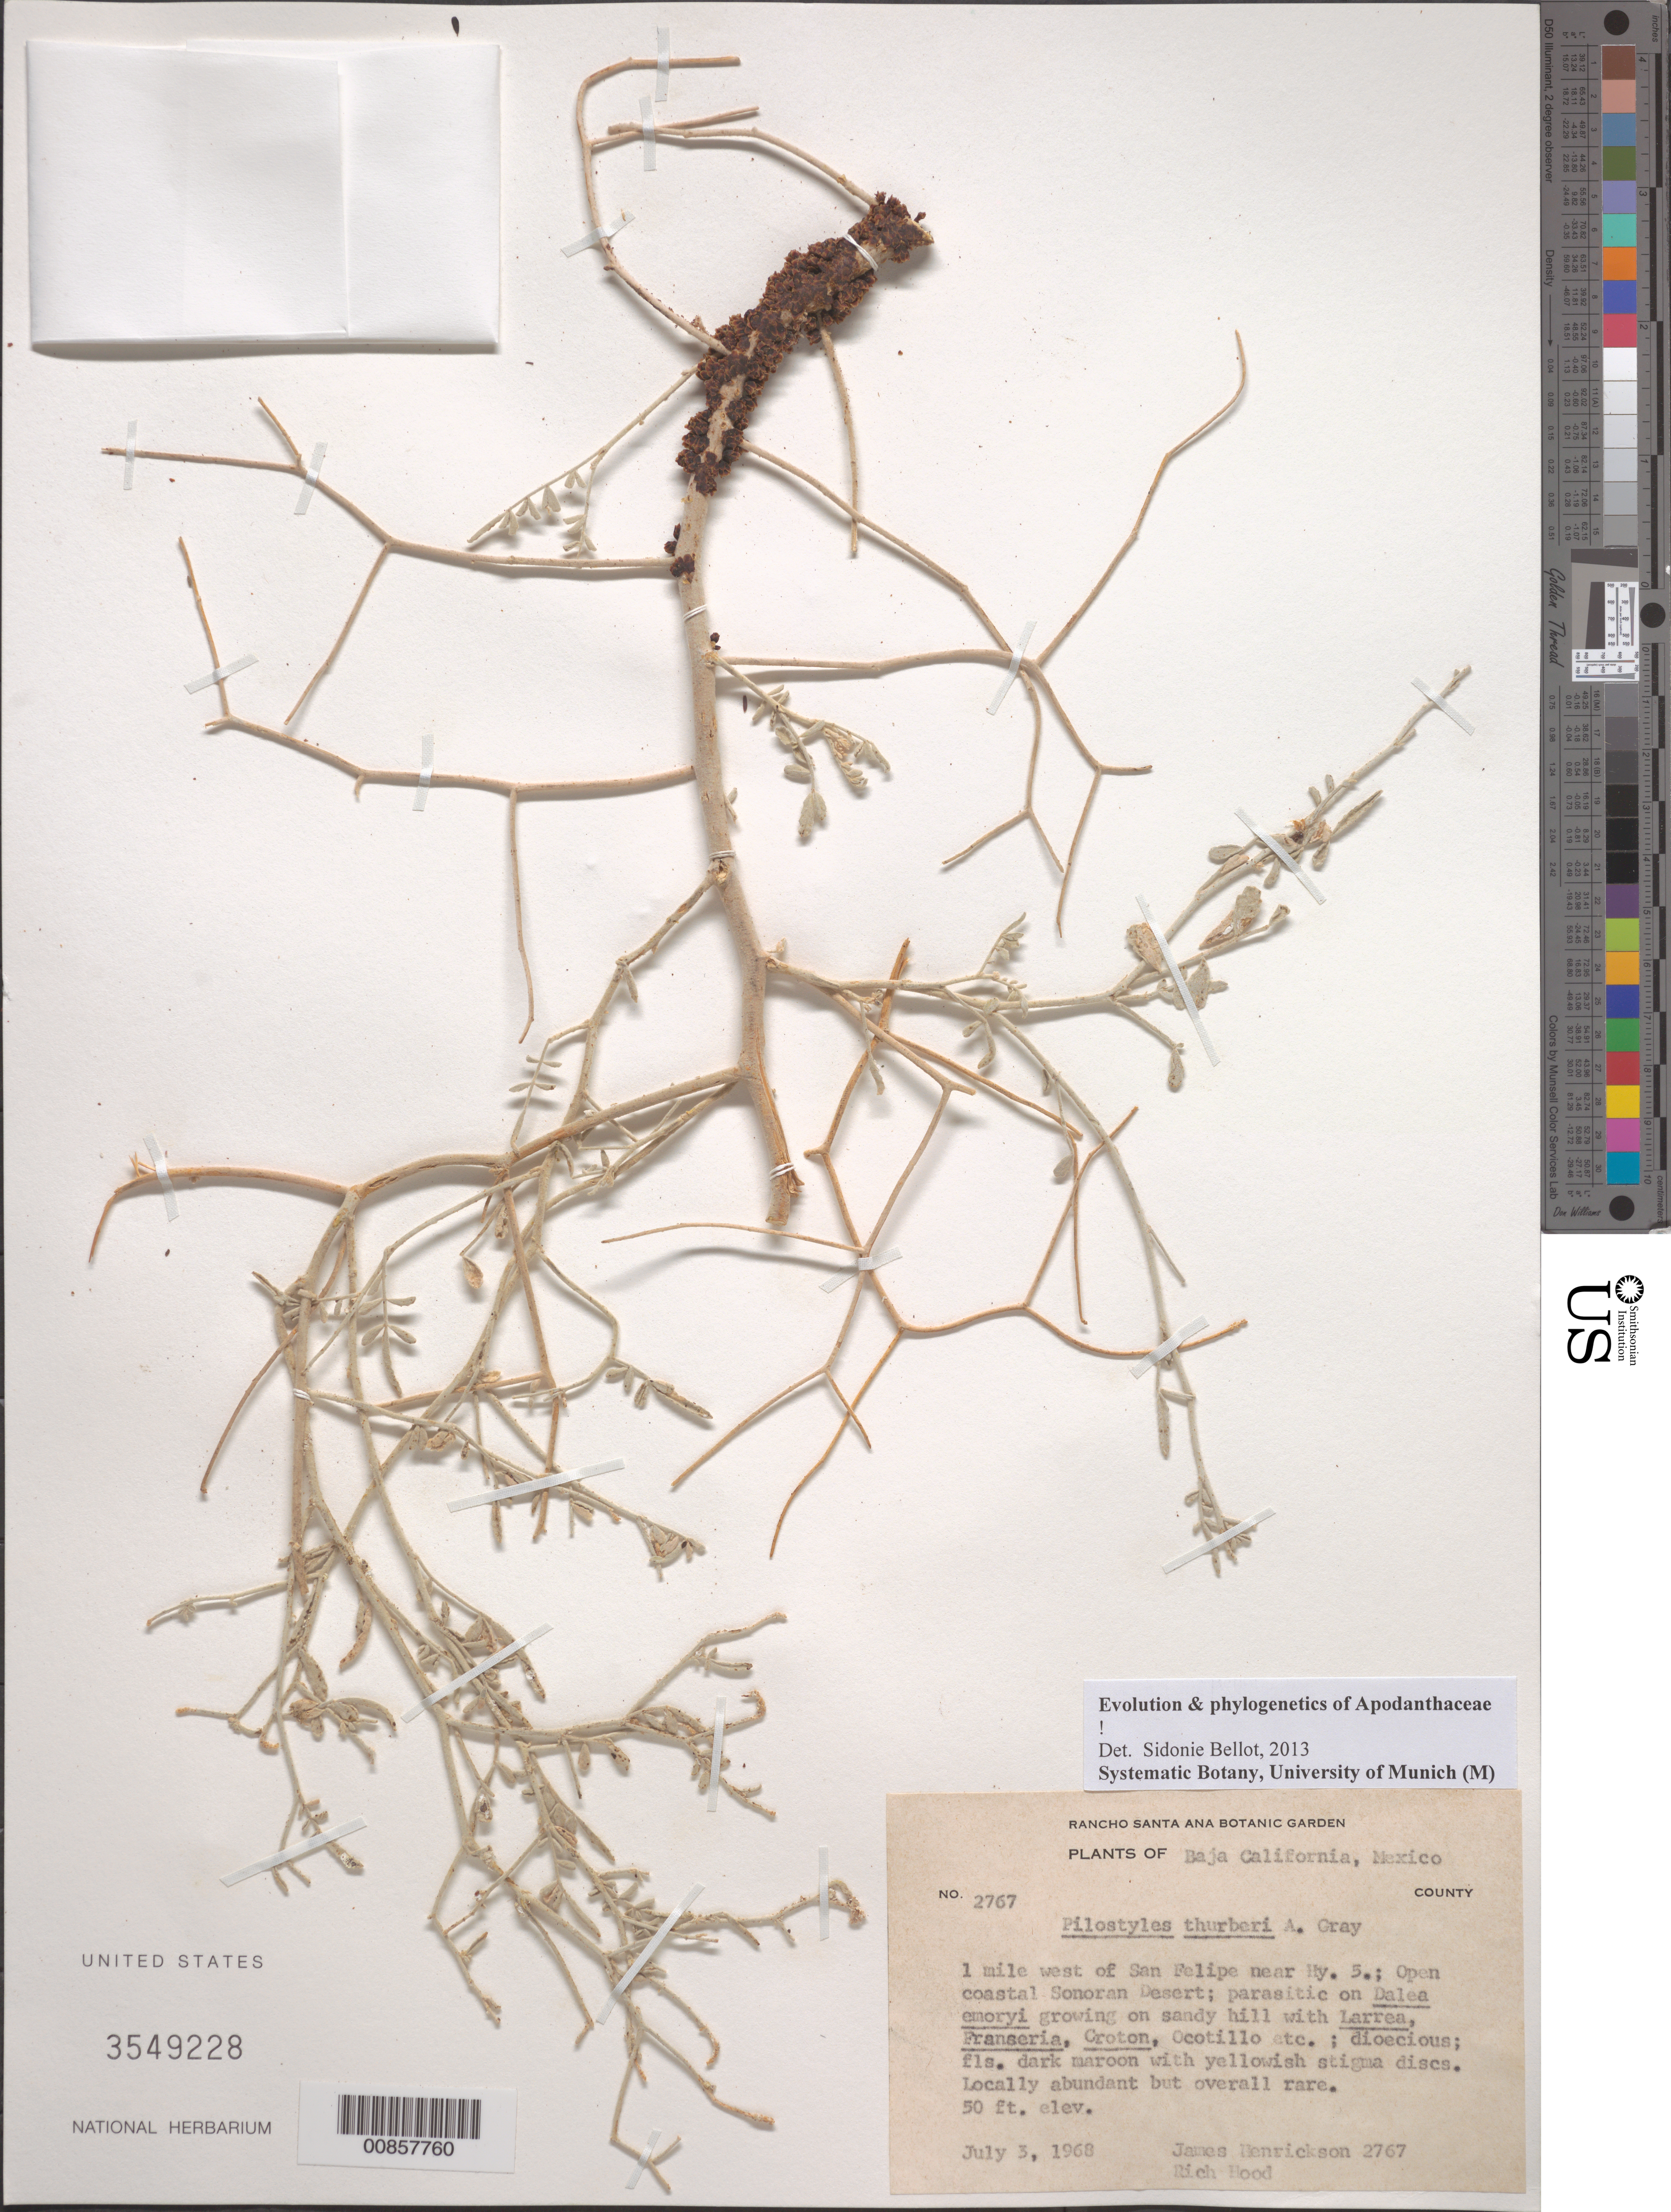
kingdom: Plantae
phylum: Tracheophyta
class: Magnoliopsida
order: Cucurbitales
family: Apodanthaceae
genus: Pilostyles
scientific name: Pilostyles thurberi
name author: A. Gray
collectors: J. S. Henrickson & R. Hood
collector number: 2767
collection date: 1968-07-03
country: Mexico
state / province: Baja California Norte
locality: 1 mi. W of San Felipe near hwy 5.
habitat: Open coastal Sonoran Desert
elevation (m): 15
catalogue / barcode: US 3549228